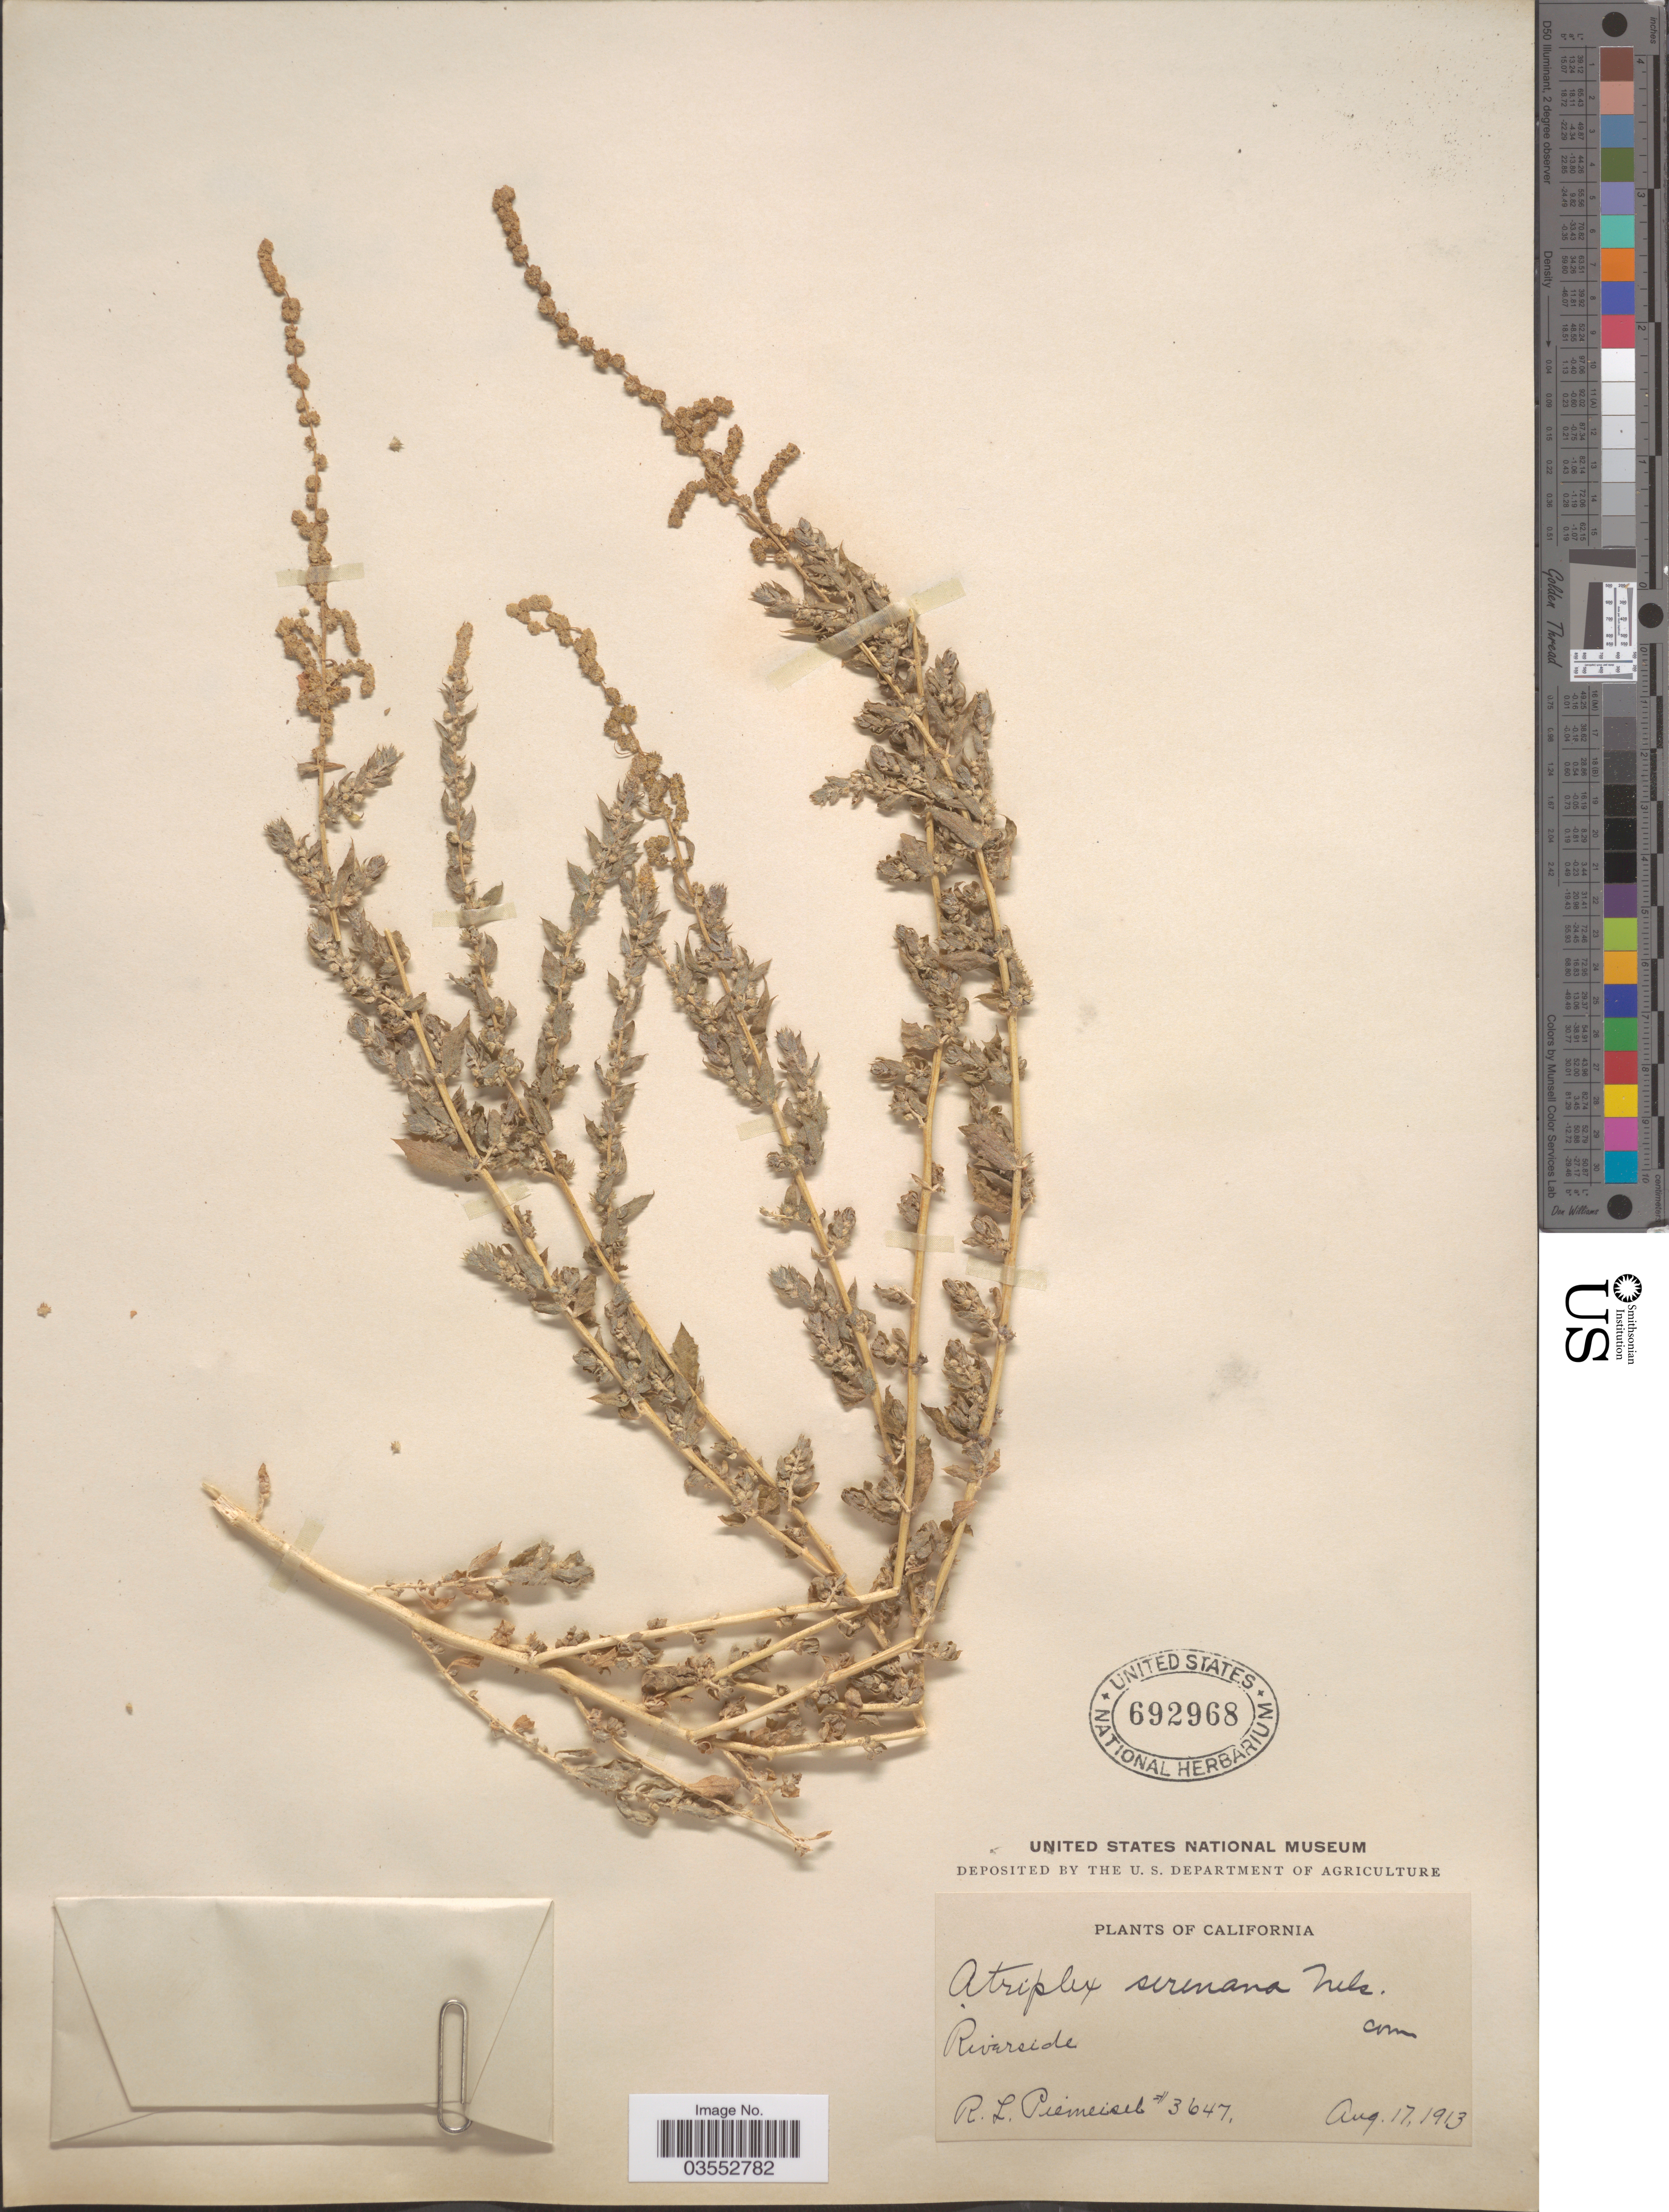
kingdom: Plantae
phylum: Tracheophyta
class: Magnoliopsida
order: Caryophyllales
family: Amaranthaceae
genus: Atriplex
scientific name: Atriplex serenana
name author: A. Nelson ex Abrams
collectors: R. L. Piemeisel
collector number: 3647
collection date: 1913-08-17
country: United States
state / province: California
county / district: Riverside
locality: Riverside.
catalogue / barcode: US 692968